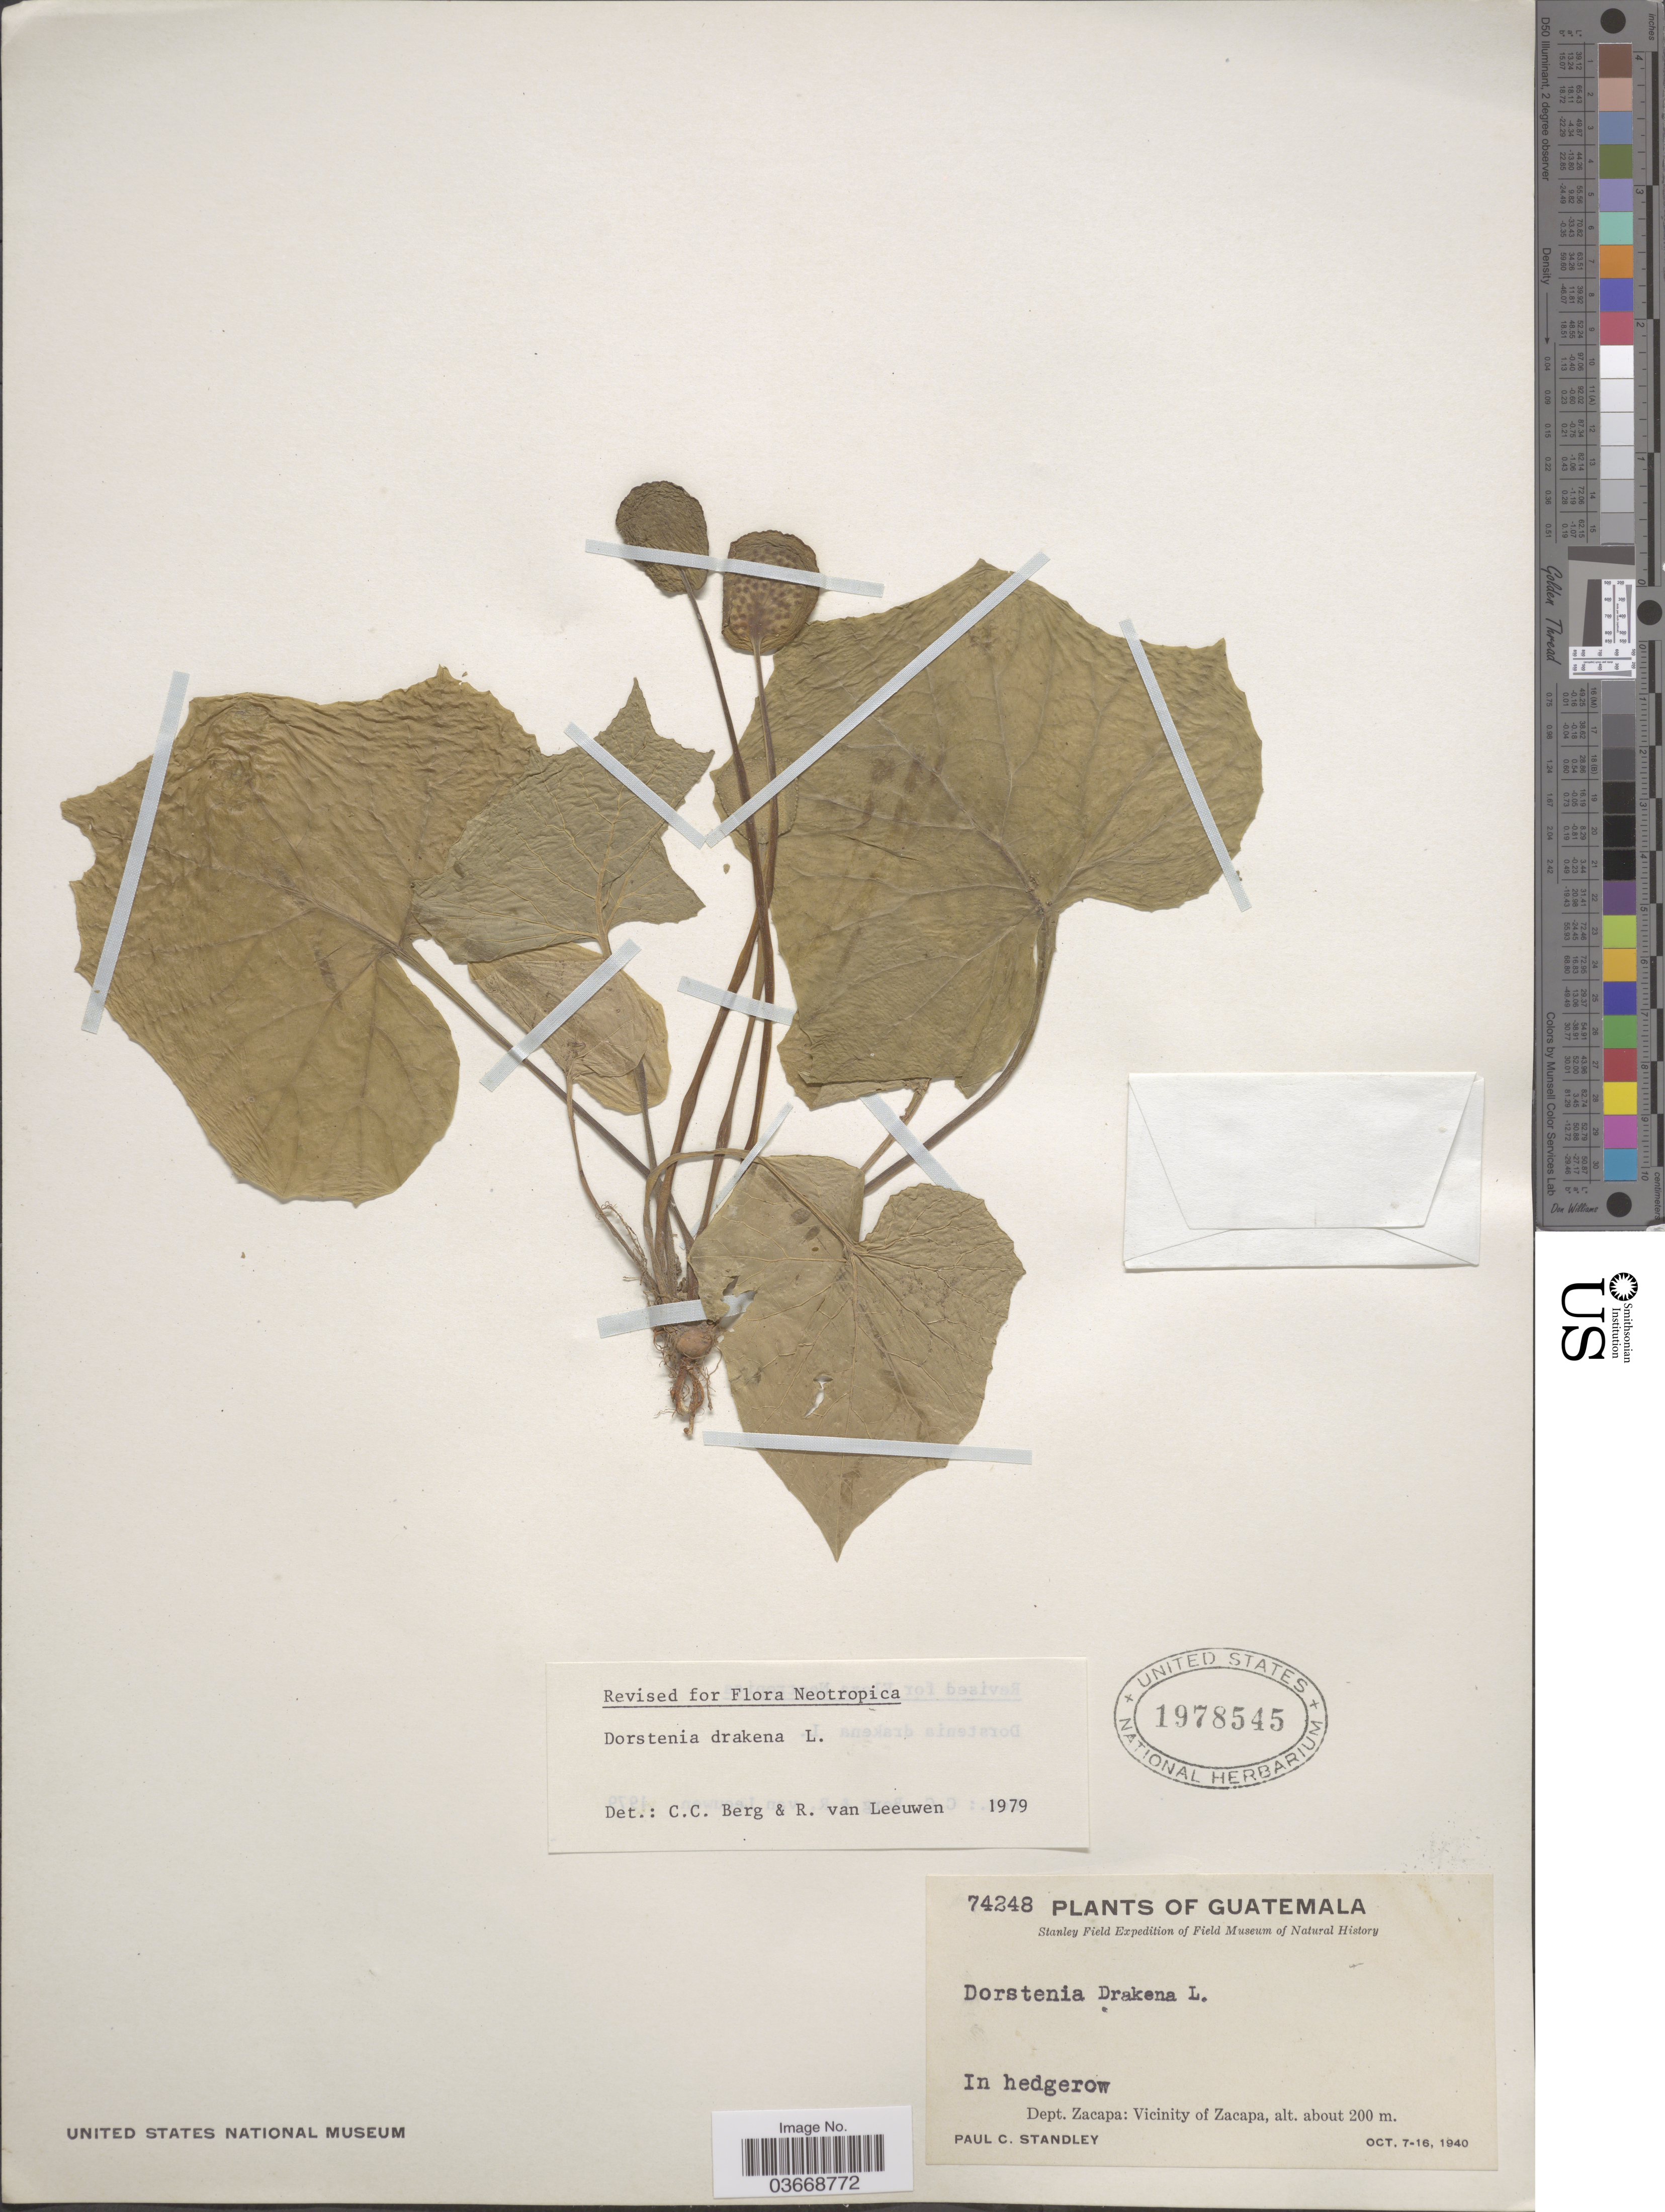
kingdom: Plantae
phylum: Tracheophyta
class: Magnoliopsida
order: Rosales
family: Moraceae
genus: Dorstenia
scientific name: Dorstenia drakena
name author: L.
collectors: P. C. Standley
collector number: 74248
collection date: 1940-10-07/1940-10-16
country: Guatemala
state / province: Zacapa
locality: Dept. Zacapa: Vicinity of Zacapa.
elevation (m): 200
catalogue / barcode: US 1978545